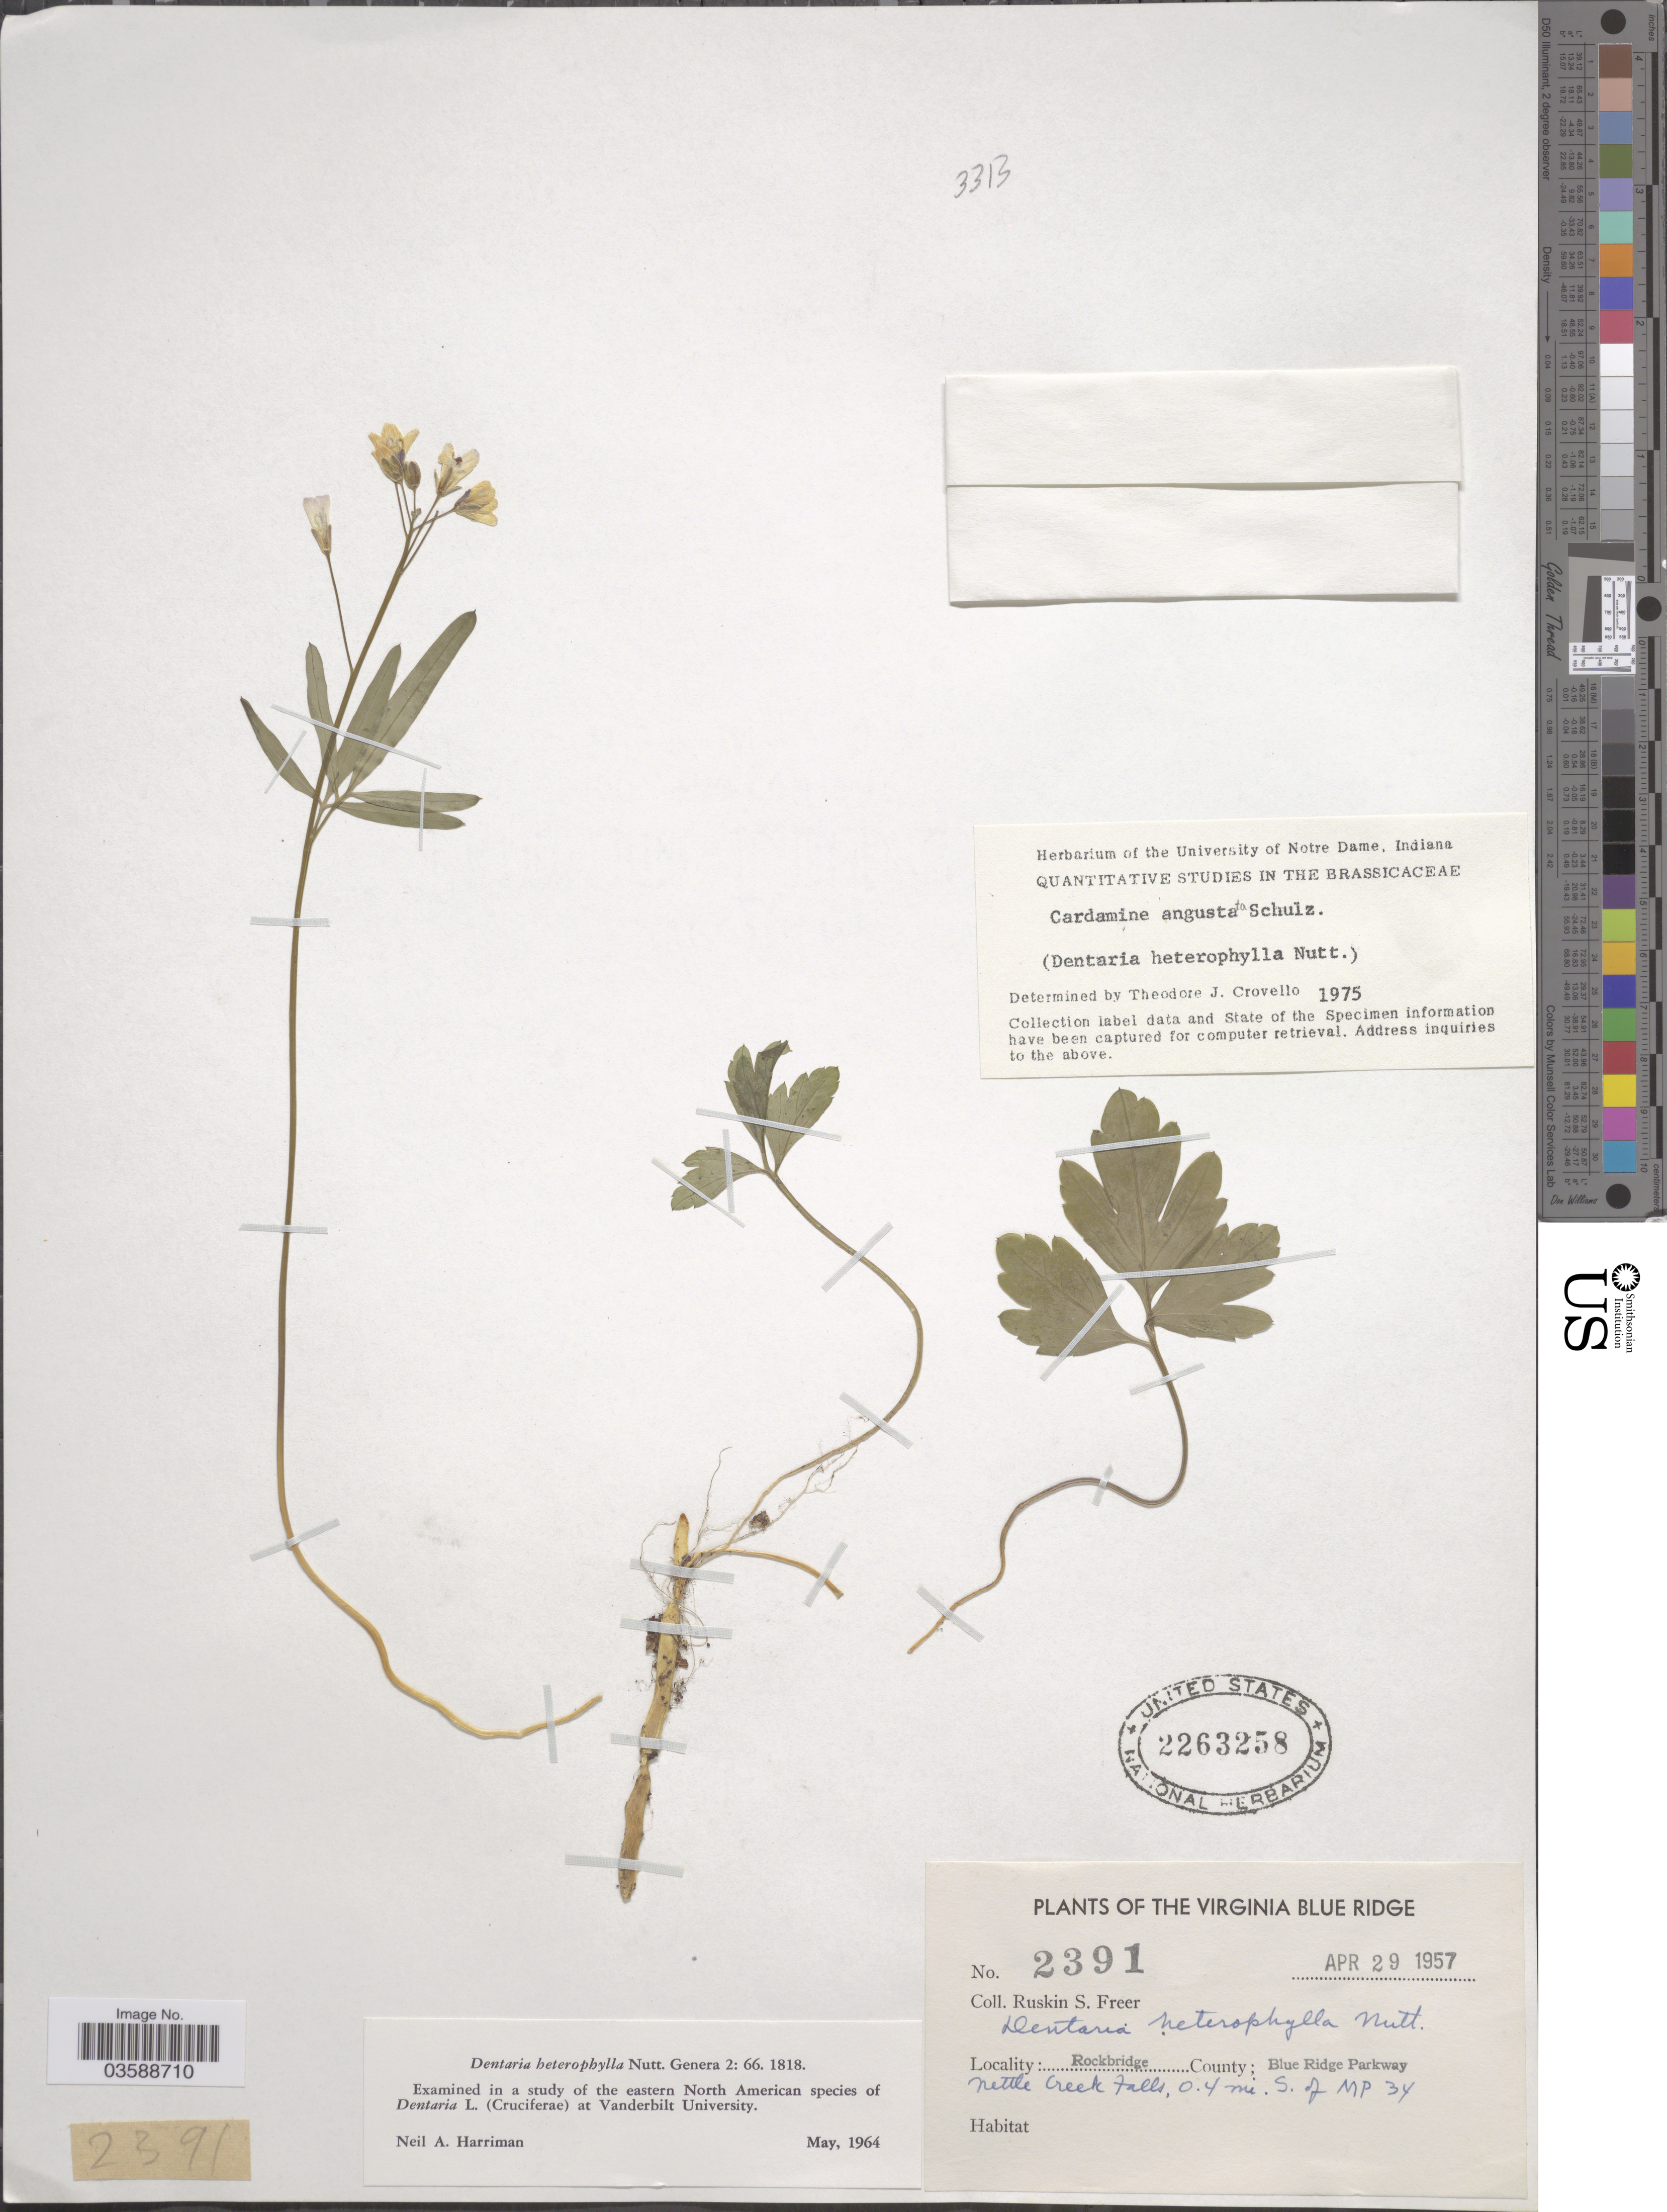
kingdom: Plantae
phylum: Tracheophyta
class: Magnoliopsida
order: Brassicales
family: Brassicaceae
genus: Cardamine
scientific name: Cardamine angustata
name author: O.E. Schulz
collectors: R. Freer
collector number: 2391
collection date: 1957-04-29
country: United States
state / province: Virginia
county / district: Rockbridge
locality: The Virginia Blue Ridge. Rockbridge County; Blue Ridge Parkway. Nettle Creek falls, 0.4 mi. S. of MP 34.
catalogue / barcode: US 2263258